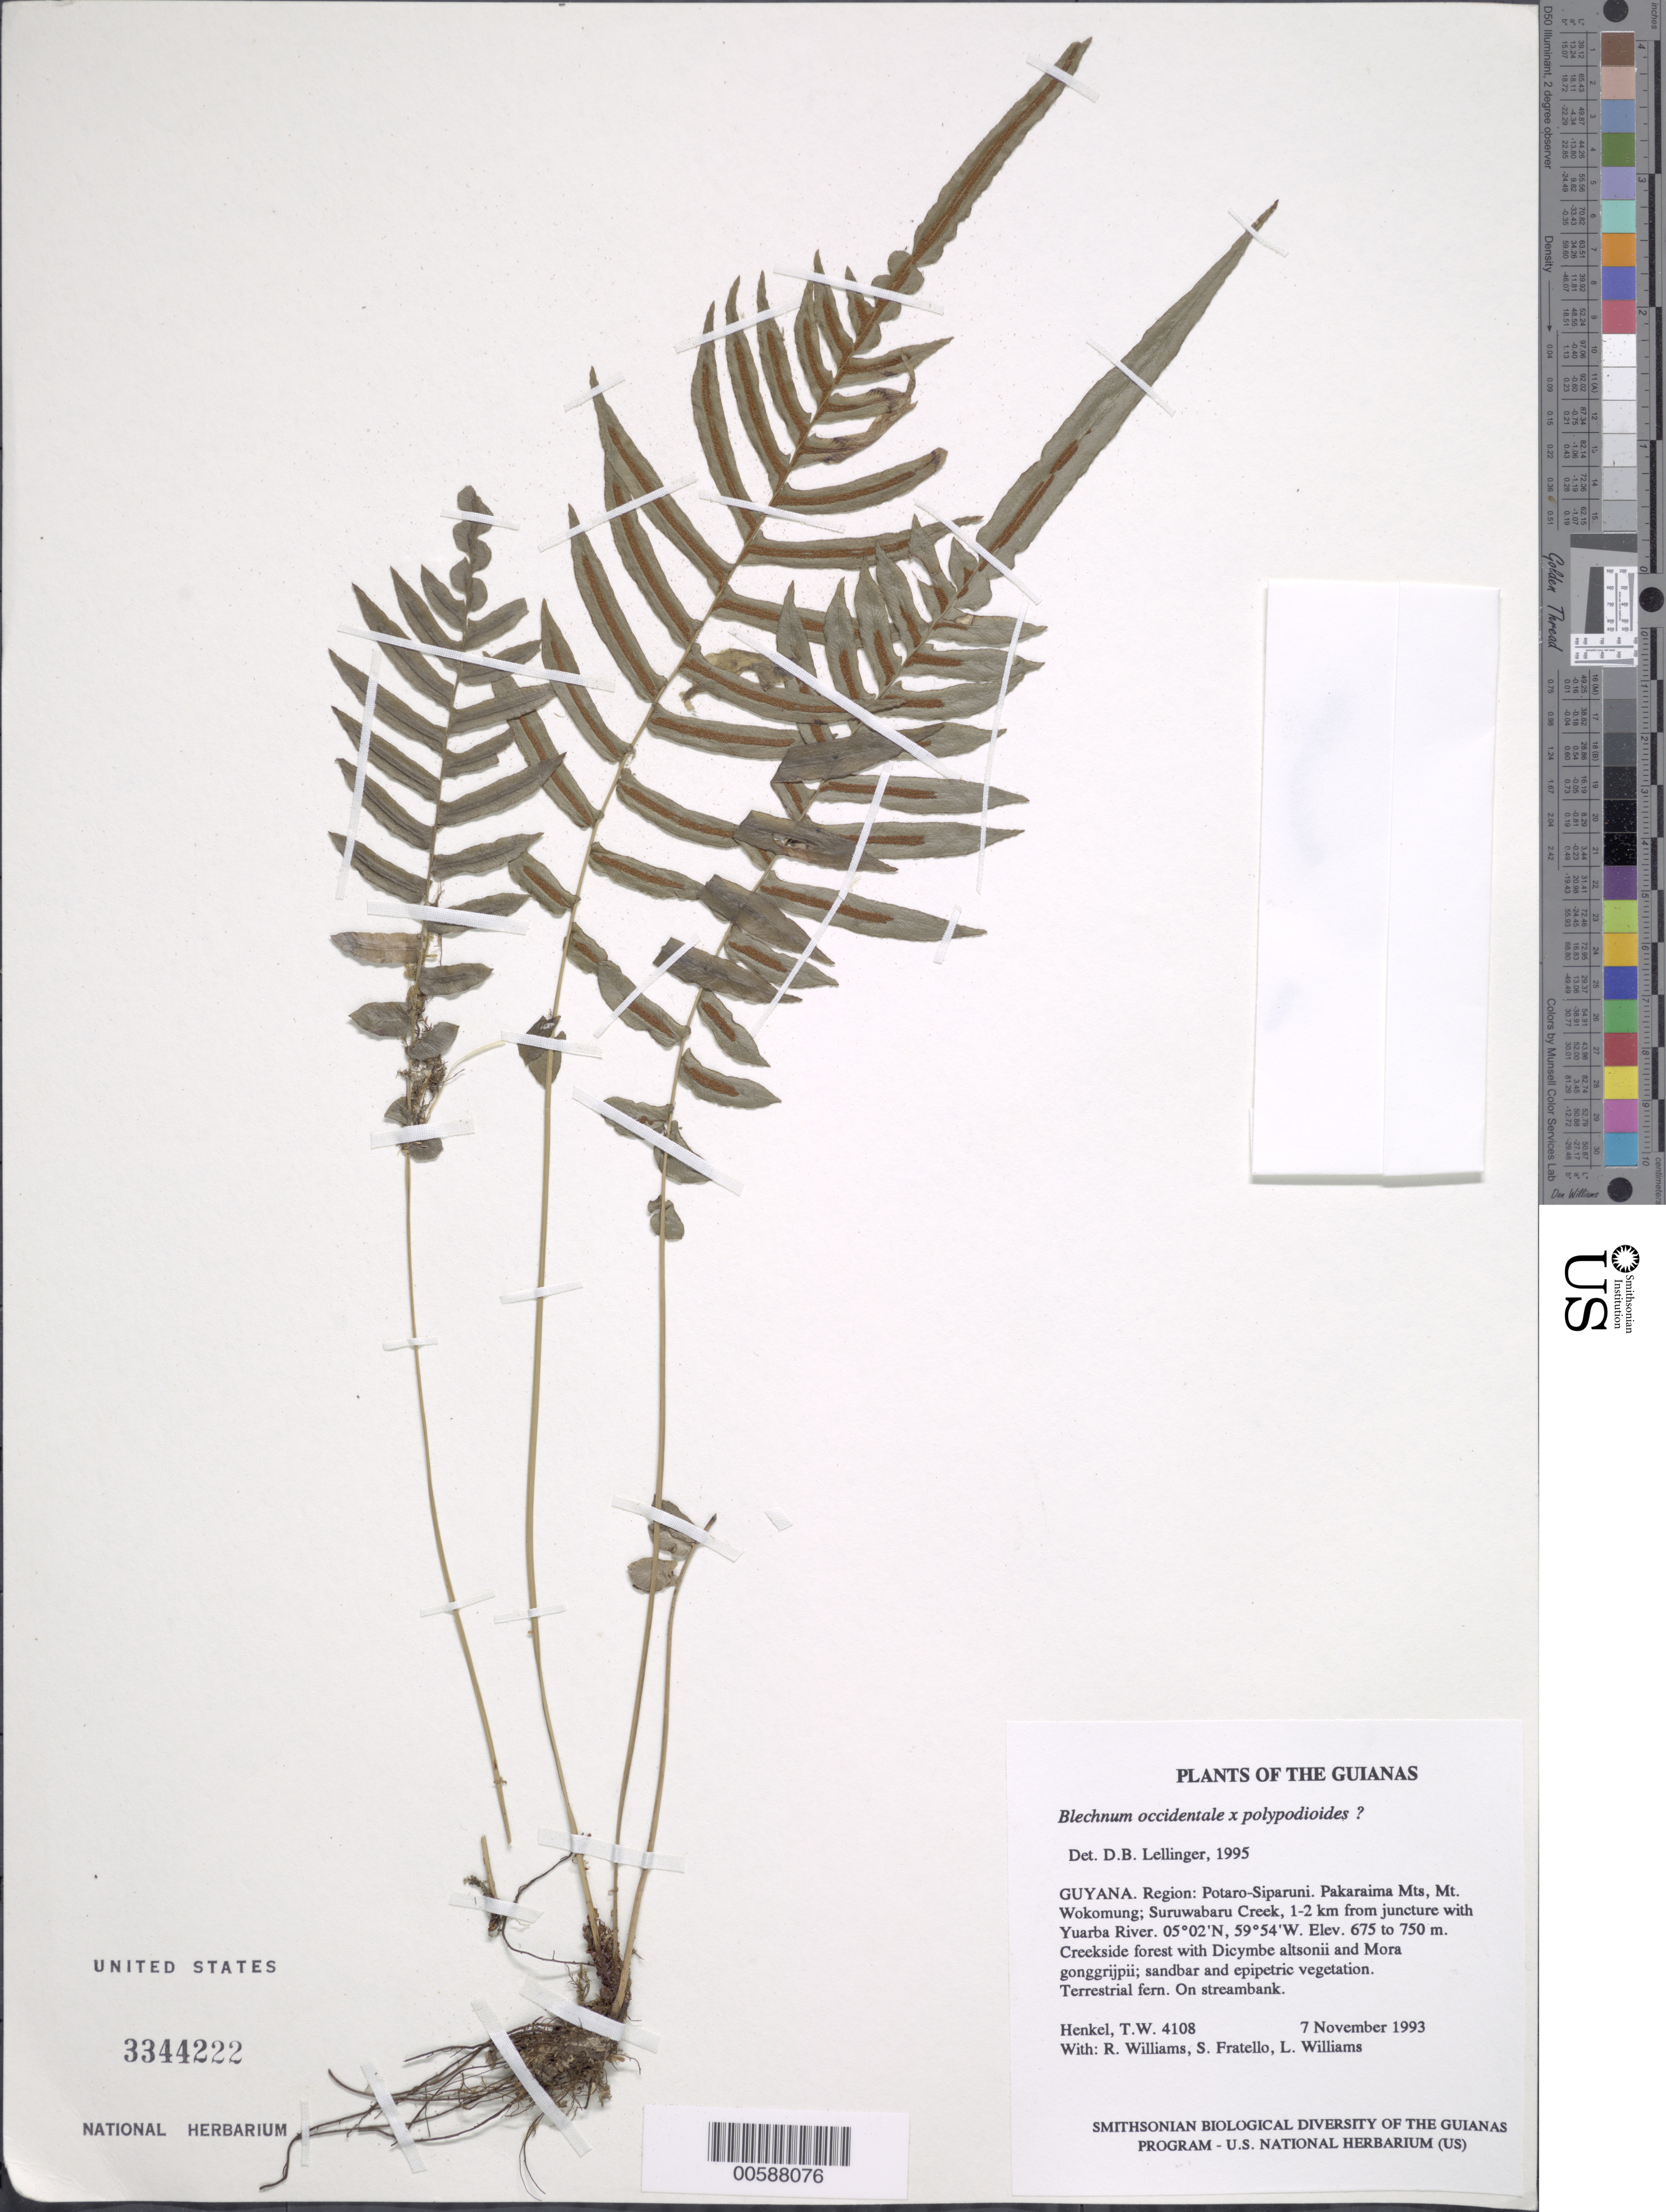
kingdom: Plantae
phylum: Tracheophyta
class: Polypodiopsida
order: Polypodiales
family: Blechnaceae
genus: Blechnum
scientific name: Blechnum confluens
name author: D.F.K. Schltdl. & Cham.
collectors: T. Henkel, R. Williams, S. Fratello & L. Williams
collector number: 4108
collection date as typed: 7 November 1993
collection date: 1993-11-07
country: Guyana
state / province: Potaro-Siparuni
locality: Pakaraima Mts, Mt. Wokomung; Suruwabaru Creek, 1-2 km from juncture with Yuarba River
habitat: Creekside forest with Dicymbe altsonii and Mora gonggrijpii; sandbar and epipetric vegetation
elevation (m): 675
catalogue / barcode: US 3344222